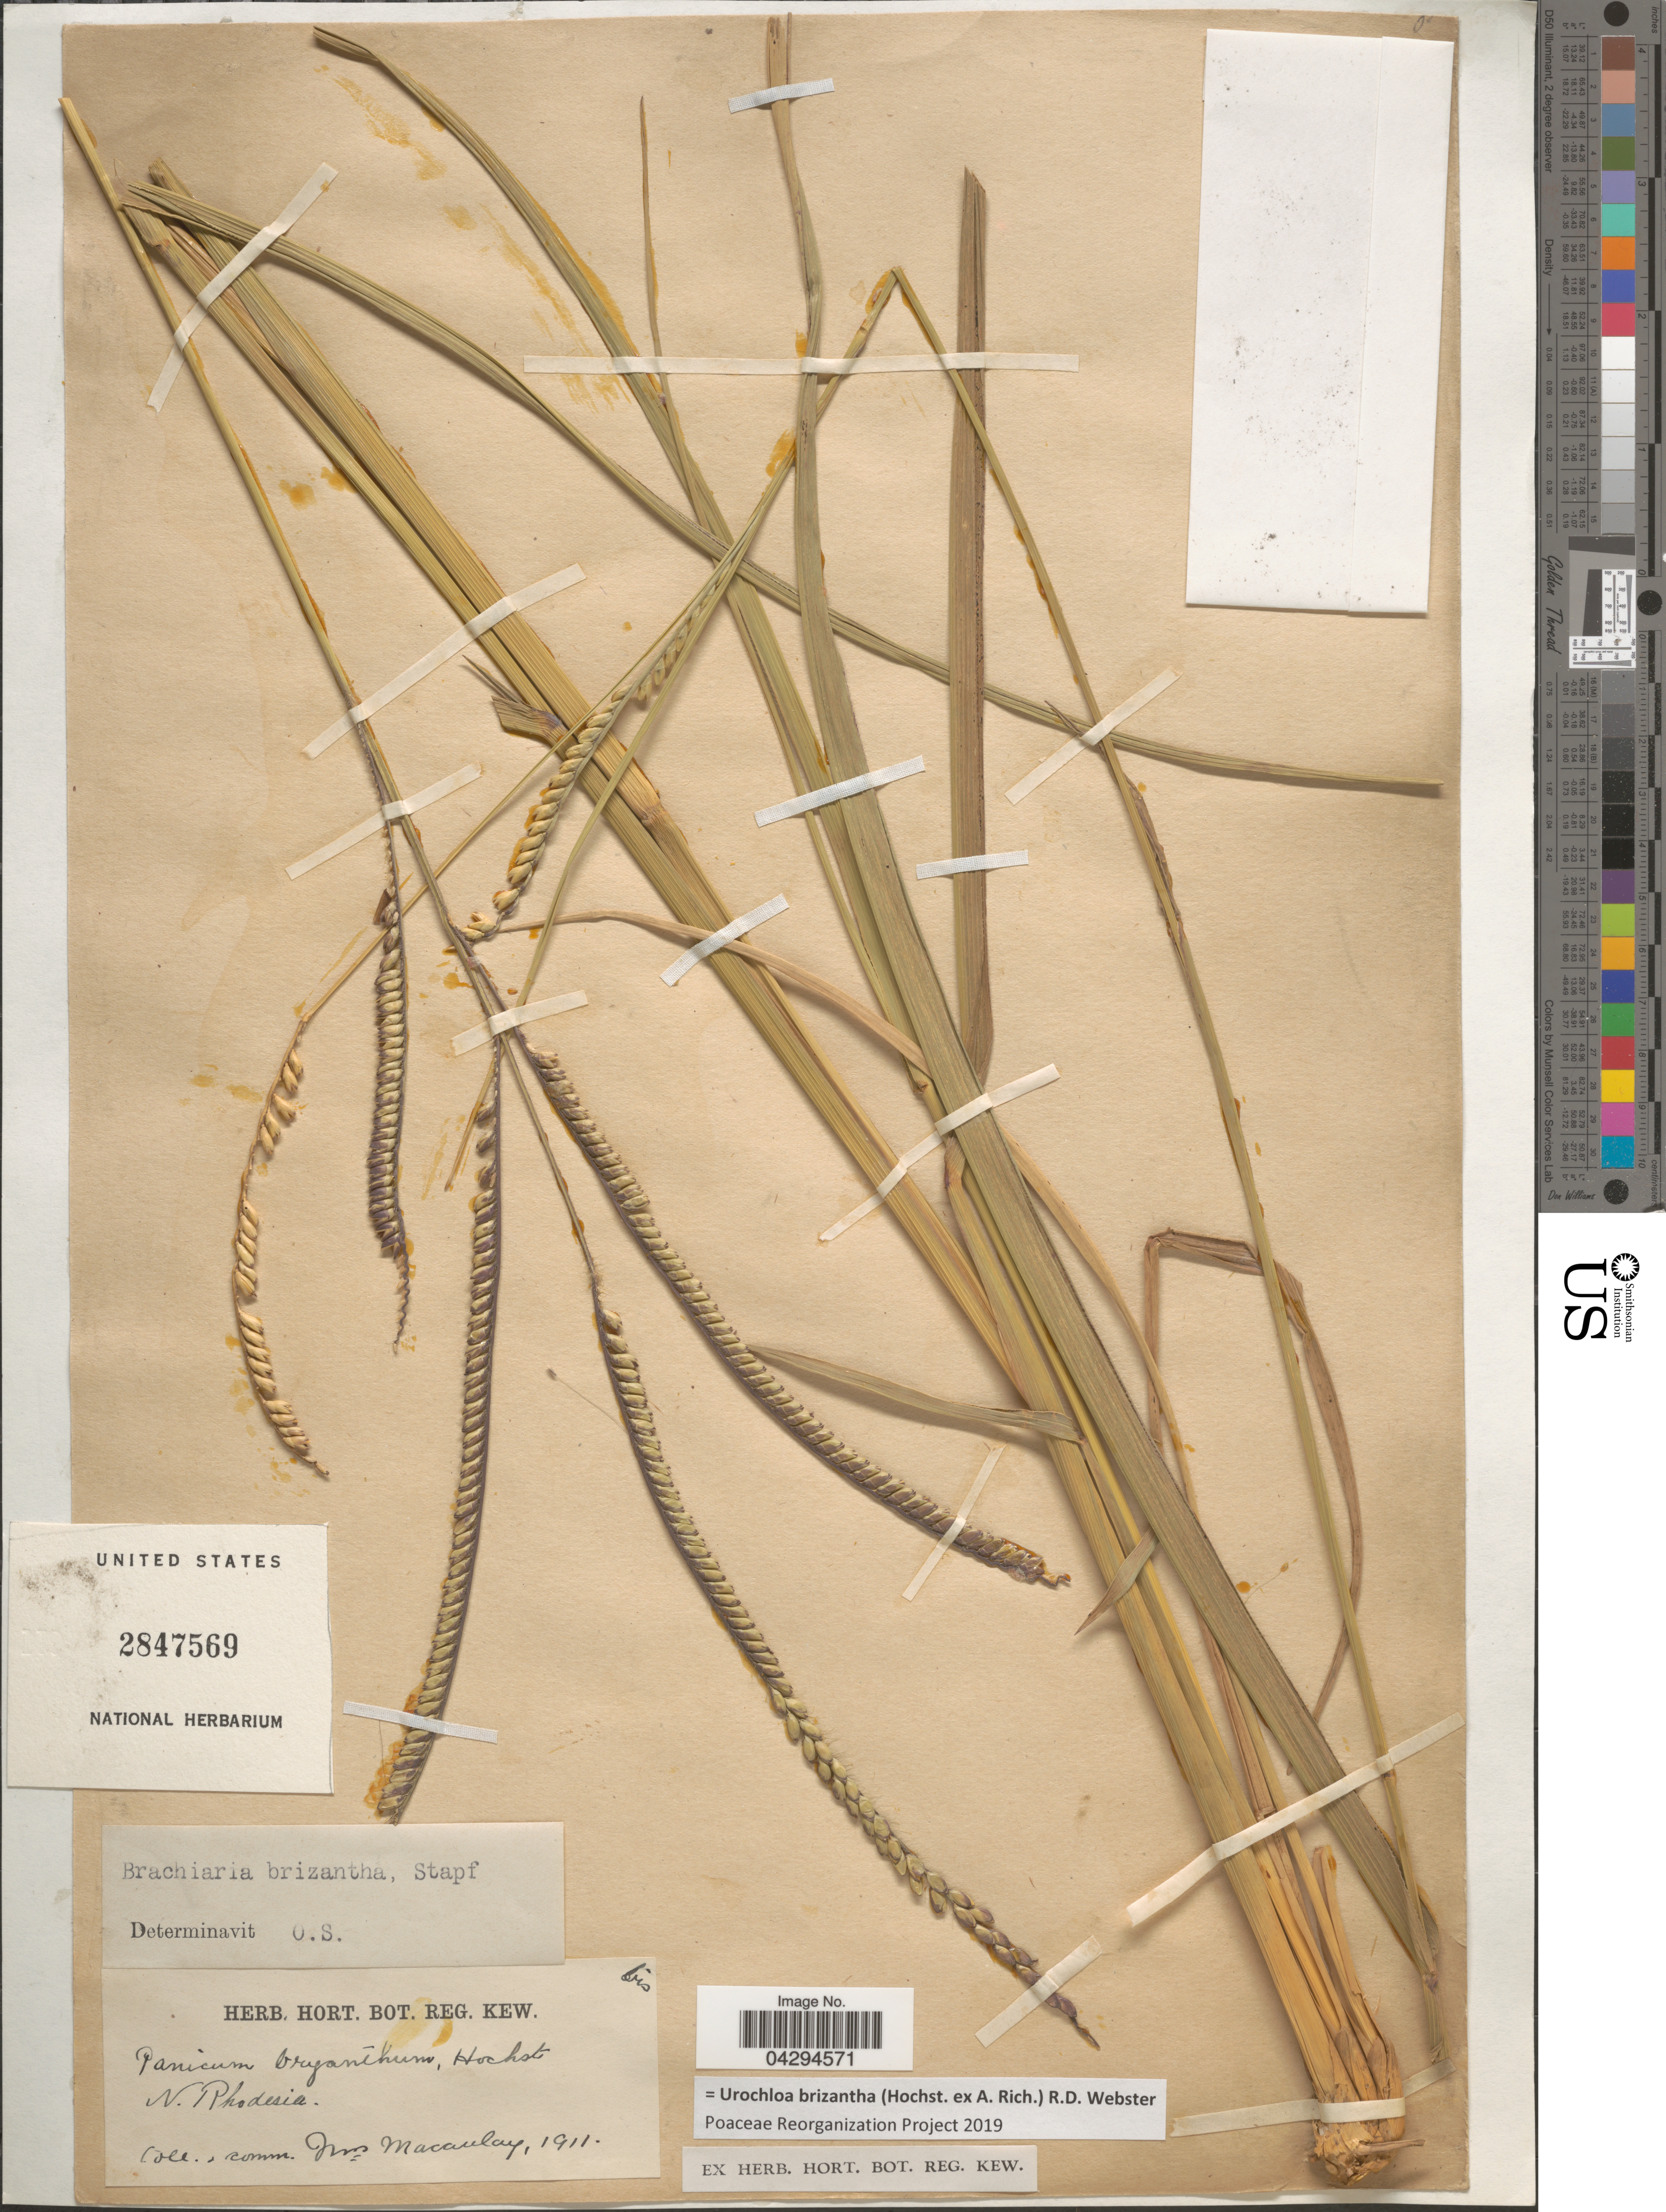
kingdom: Plantae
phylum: Tracheophyta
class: Liliopsida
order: Poales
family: Poaceae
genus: Urochloa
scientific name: Urochloa brizantha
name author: (Hochst. ex A. Rich.) R.D. Webster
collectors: Macaulay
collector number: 1911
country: Zambia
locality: N. Rhodesia.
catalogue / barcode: US 2847569